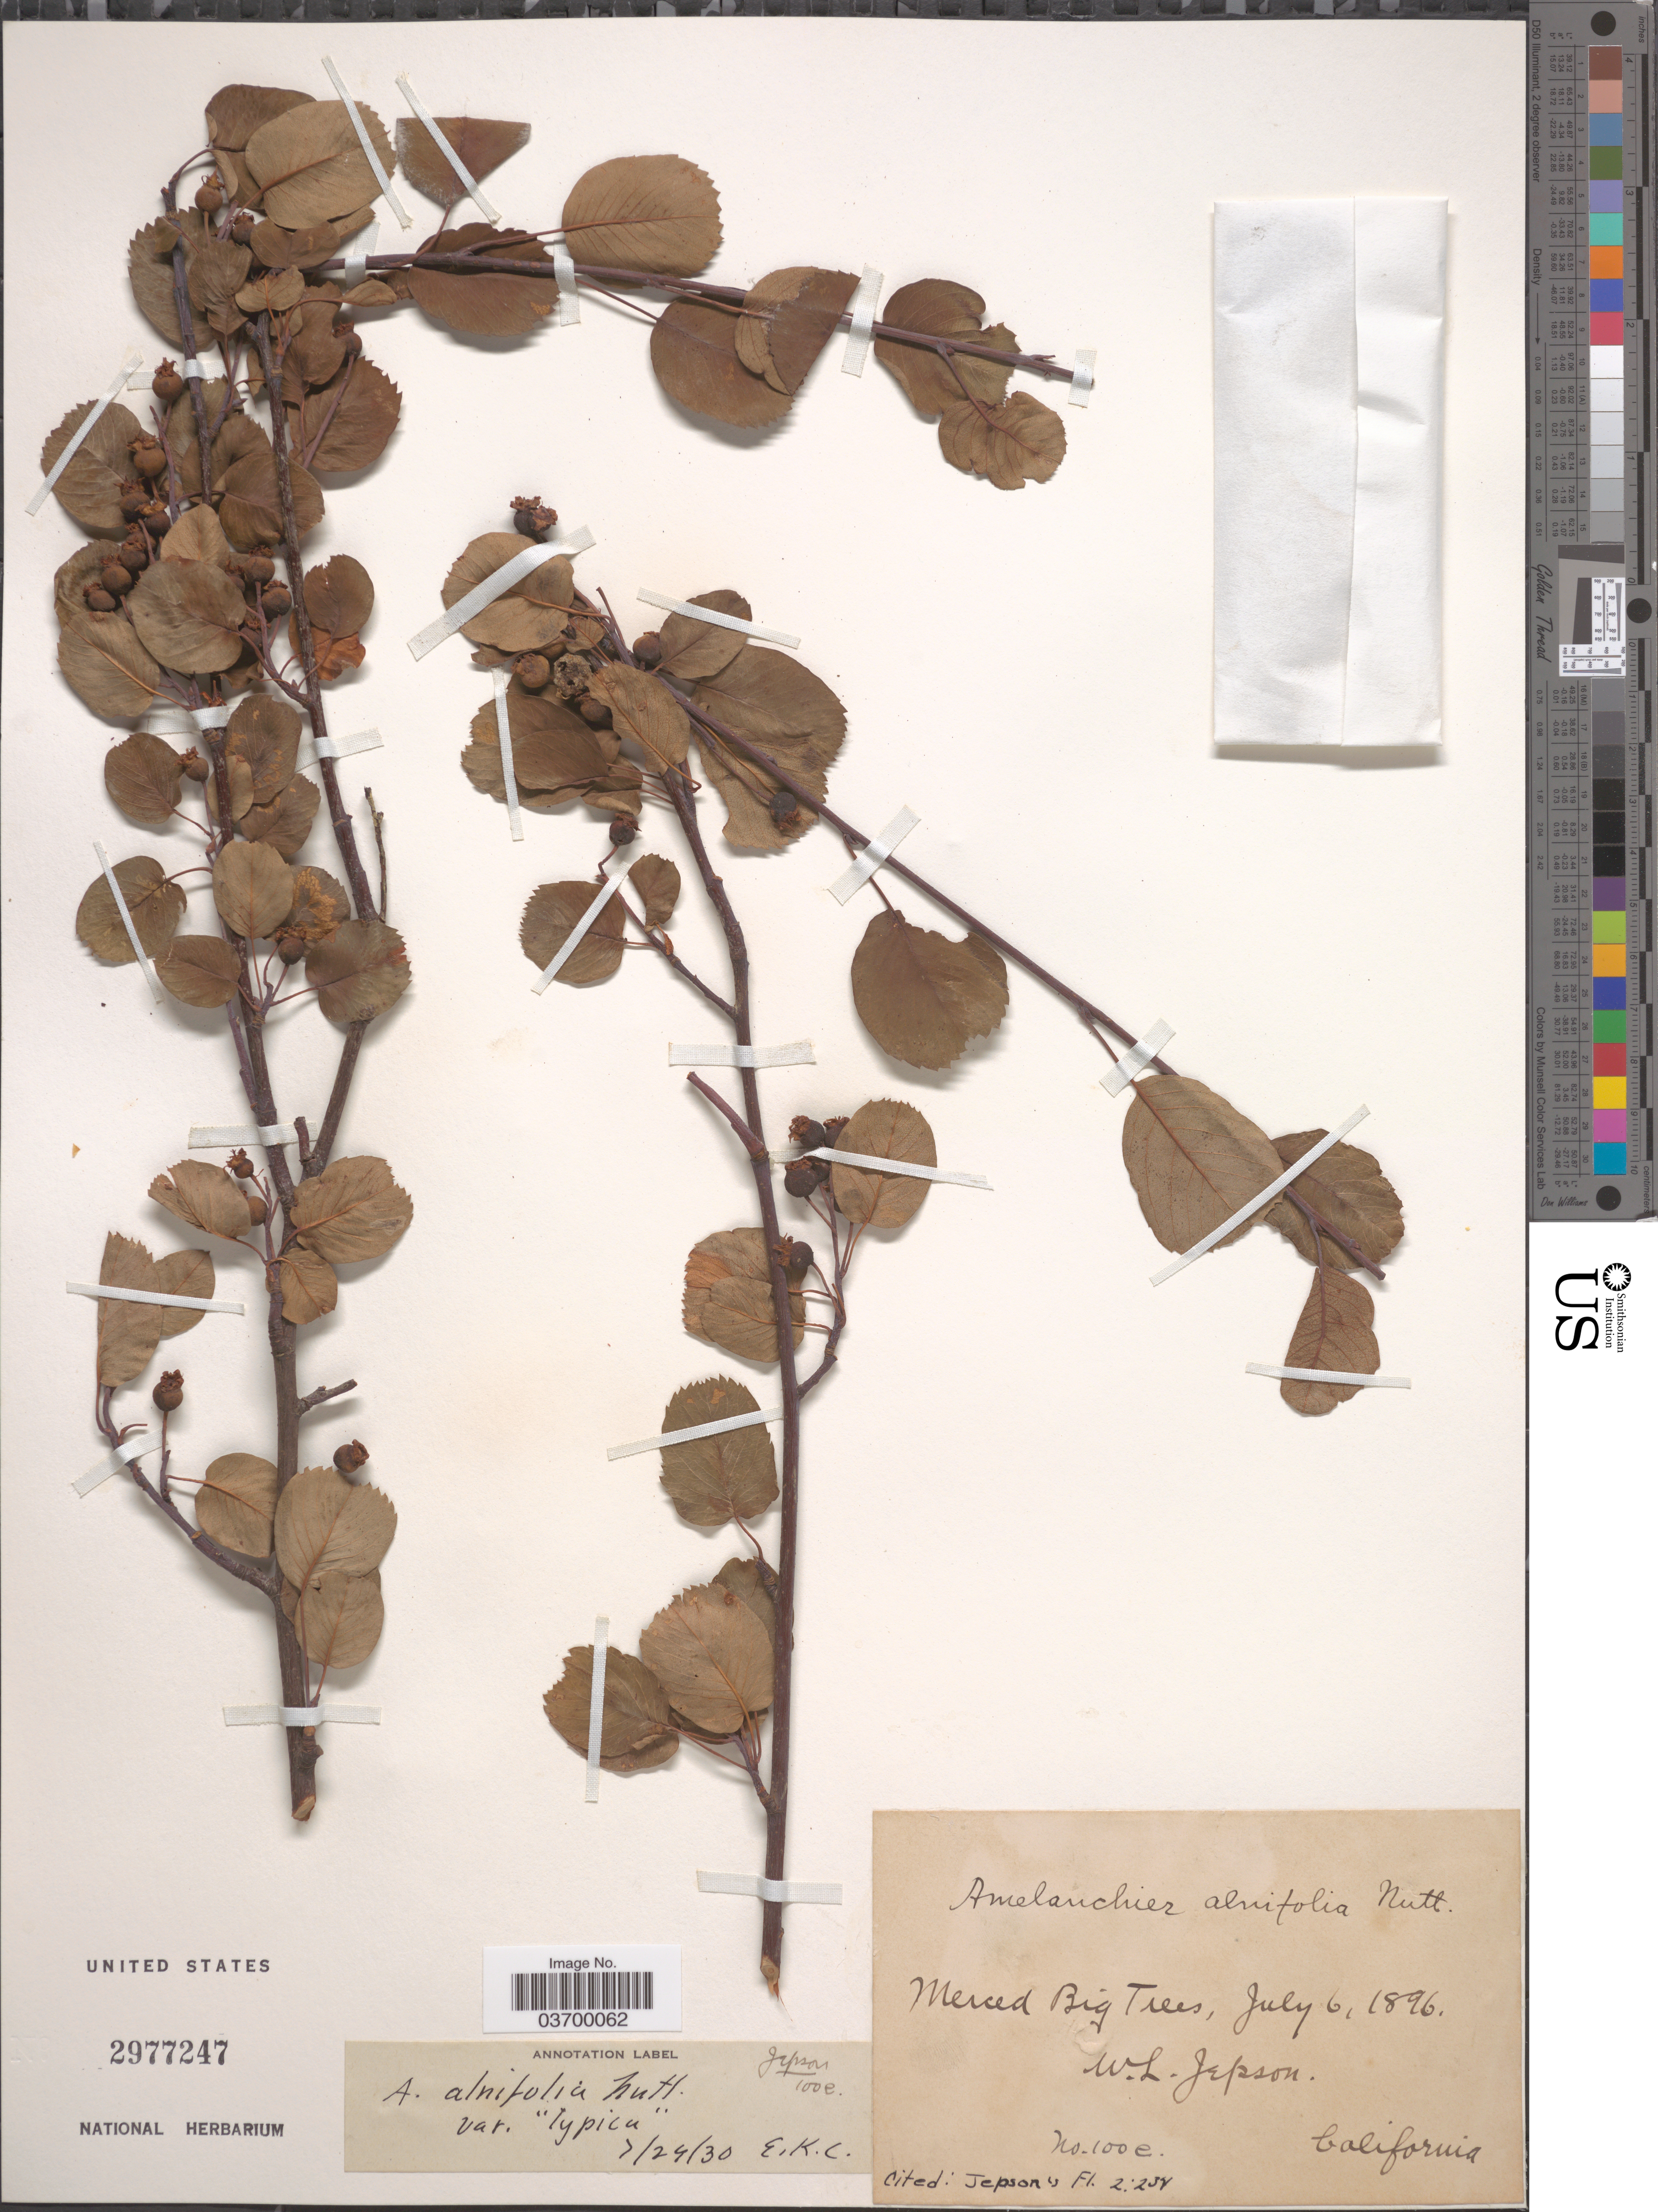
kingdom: Plantae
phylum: Tracheophyta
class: Magnoliopsida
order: Rosales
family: Rosaceae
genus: Amelanchier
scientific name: Amelanchier alnifolia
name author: (Nutt.) Nutt. ex M. Roem.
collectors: W. L. Jepson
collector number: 100e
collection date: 1896-07-06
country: United States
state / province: California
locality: Merced Big Trees.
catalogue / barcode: US 2977247